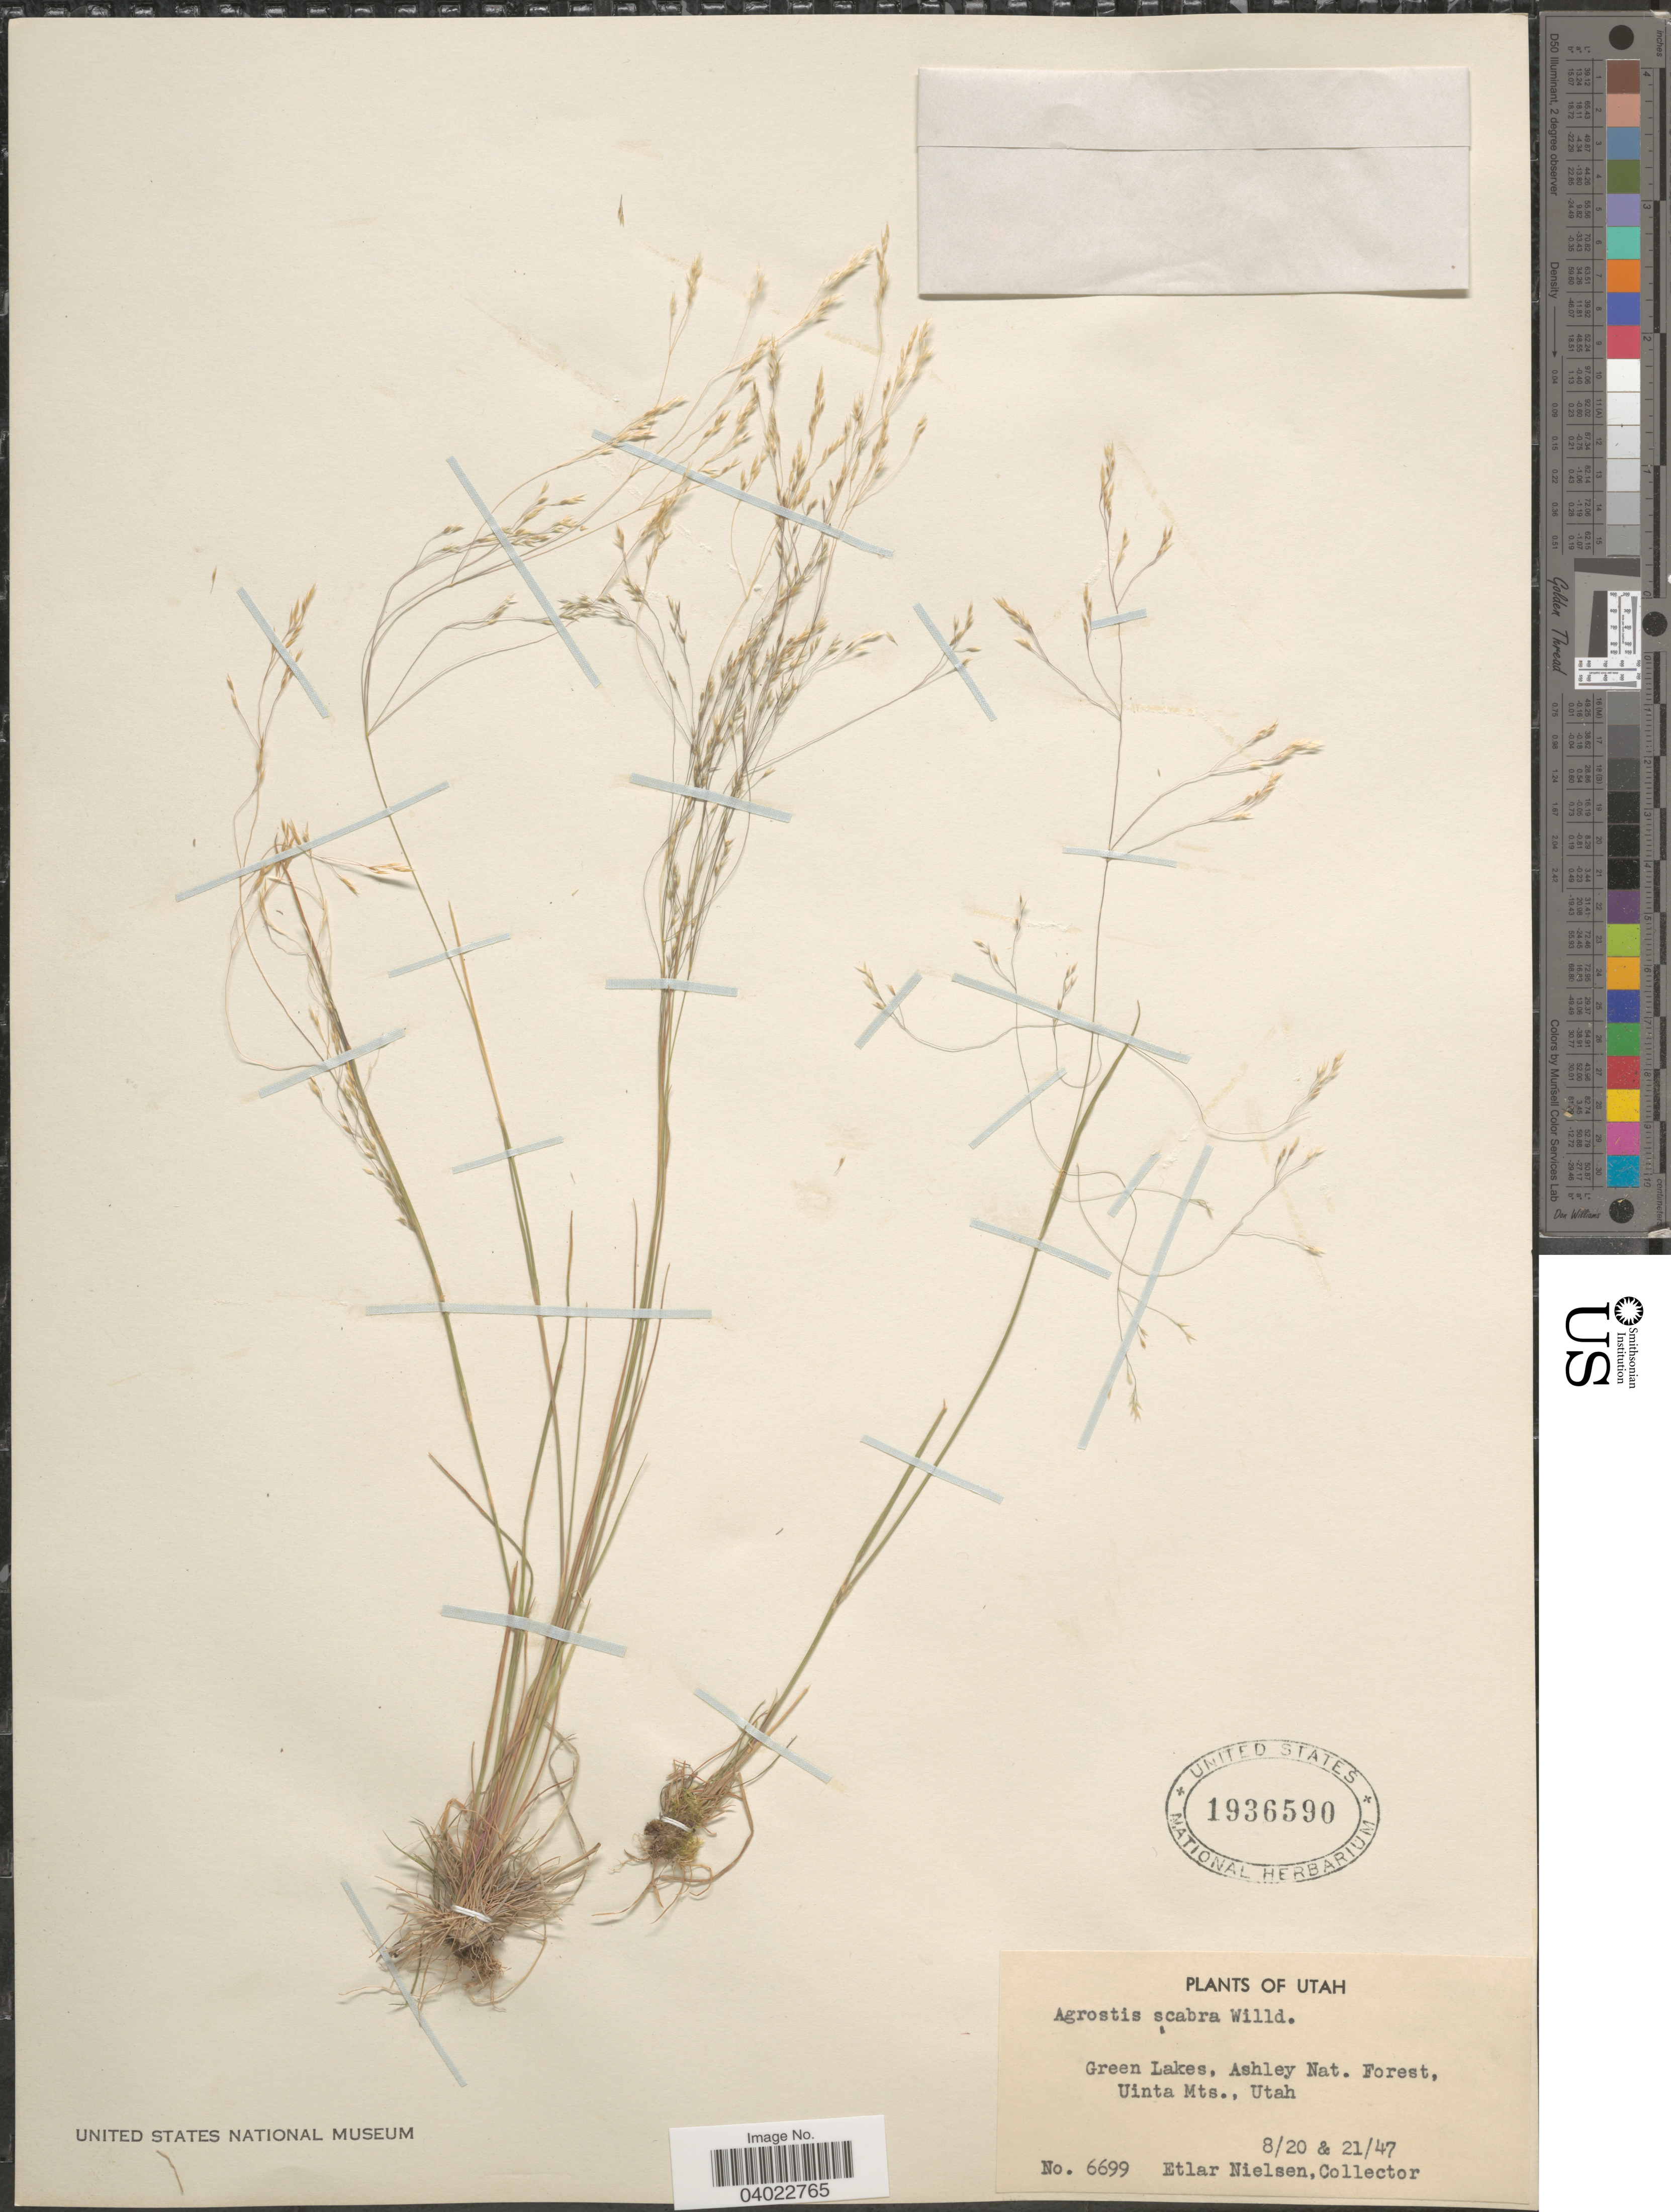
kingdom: Plantae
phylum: Tracheophyta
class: Liliopsida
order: Poales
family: Poaceae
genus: Agrostis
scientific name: Agrostis scabra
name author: Willd.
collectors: E. Nielsen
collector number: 6699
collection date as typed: Transcribed d/m/y: 20/8/47 to 21/8/47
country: United States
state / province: Utah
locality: Green Lakes, Ashley Nat. Forest, Uinta Mts.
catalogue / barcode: US 1936590